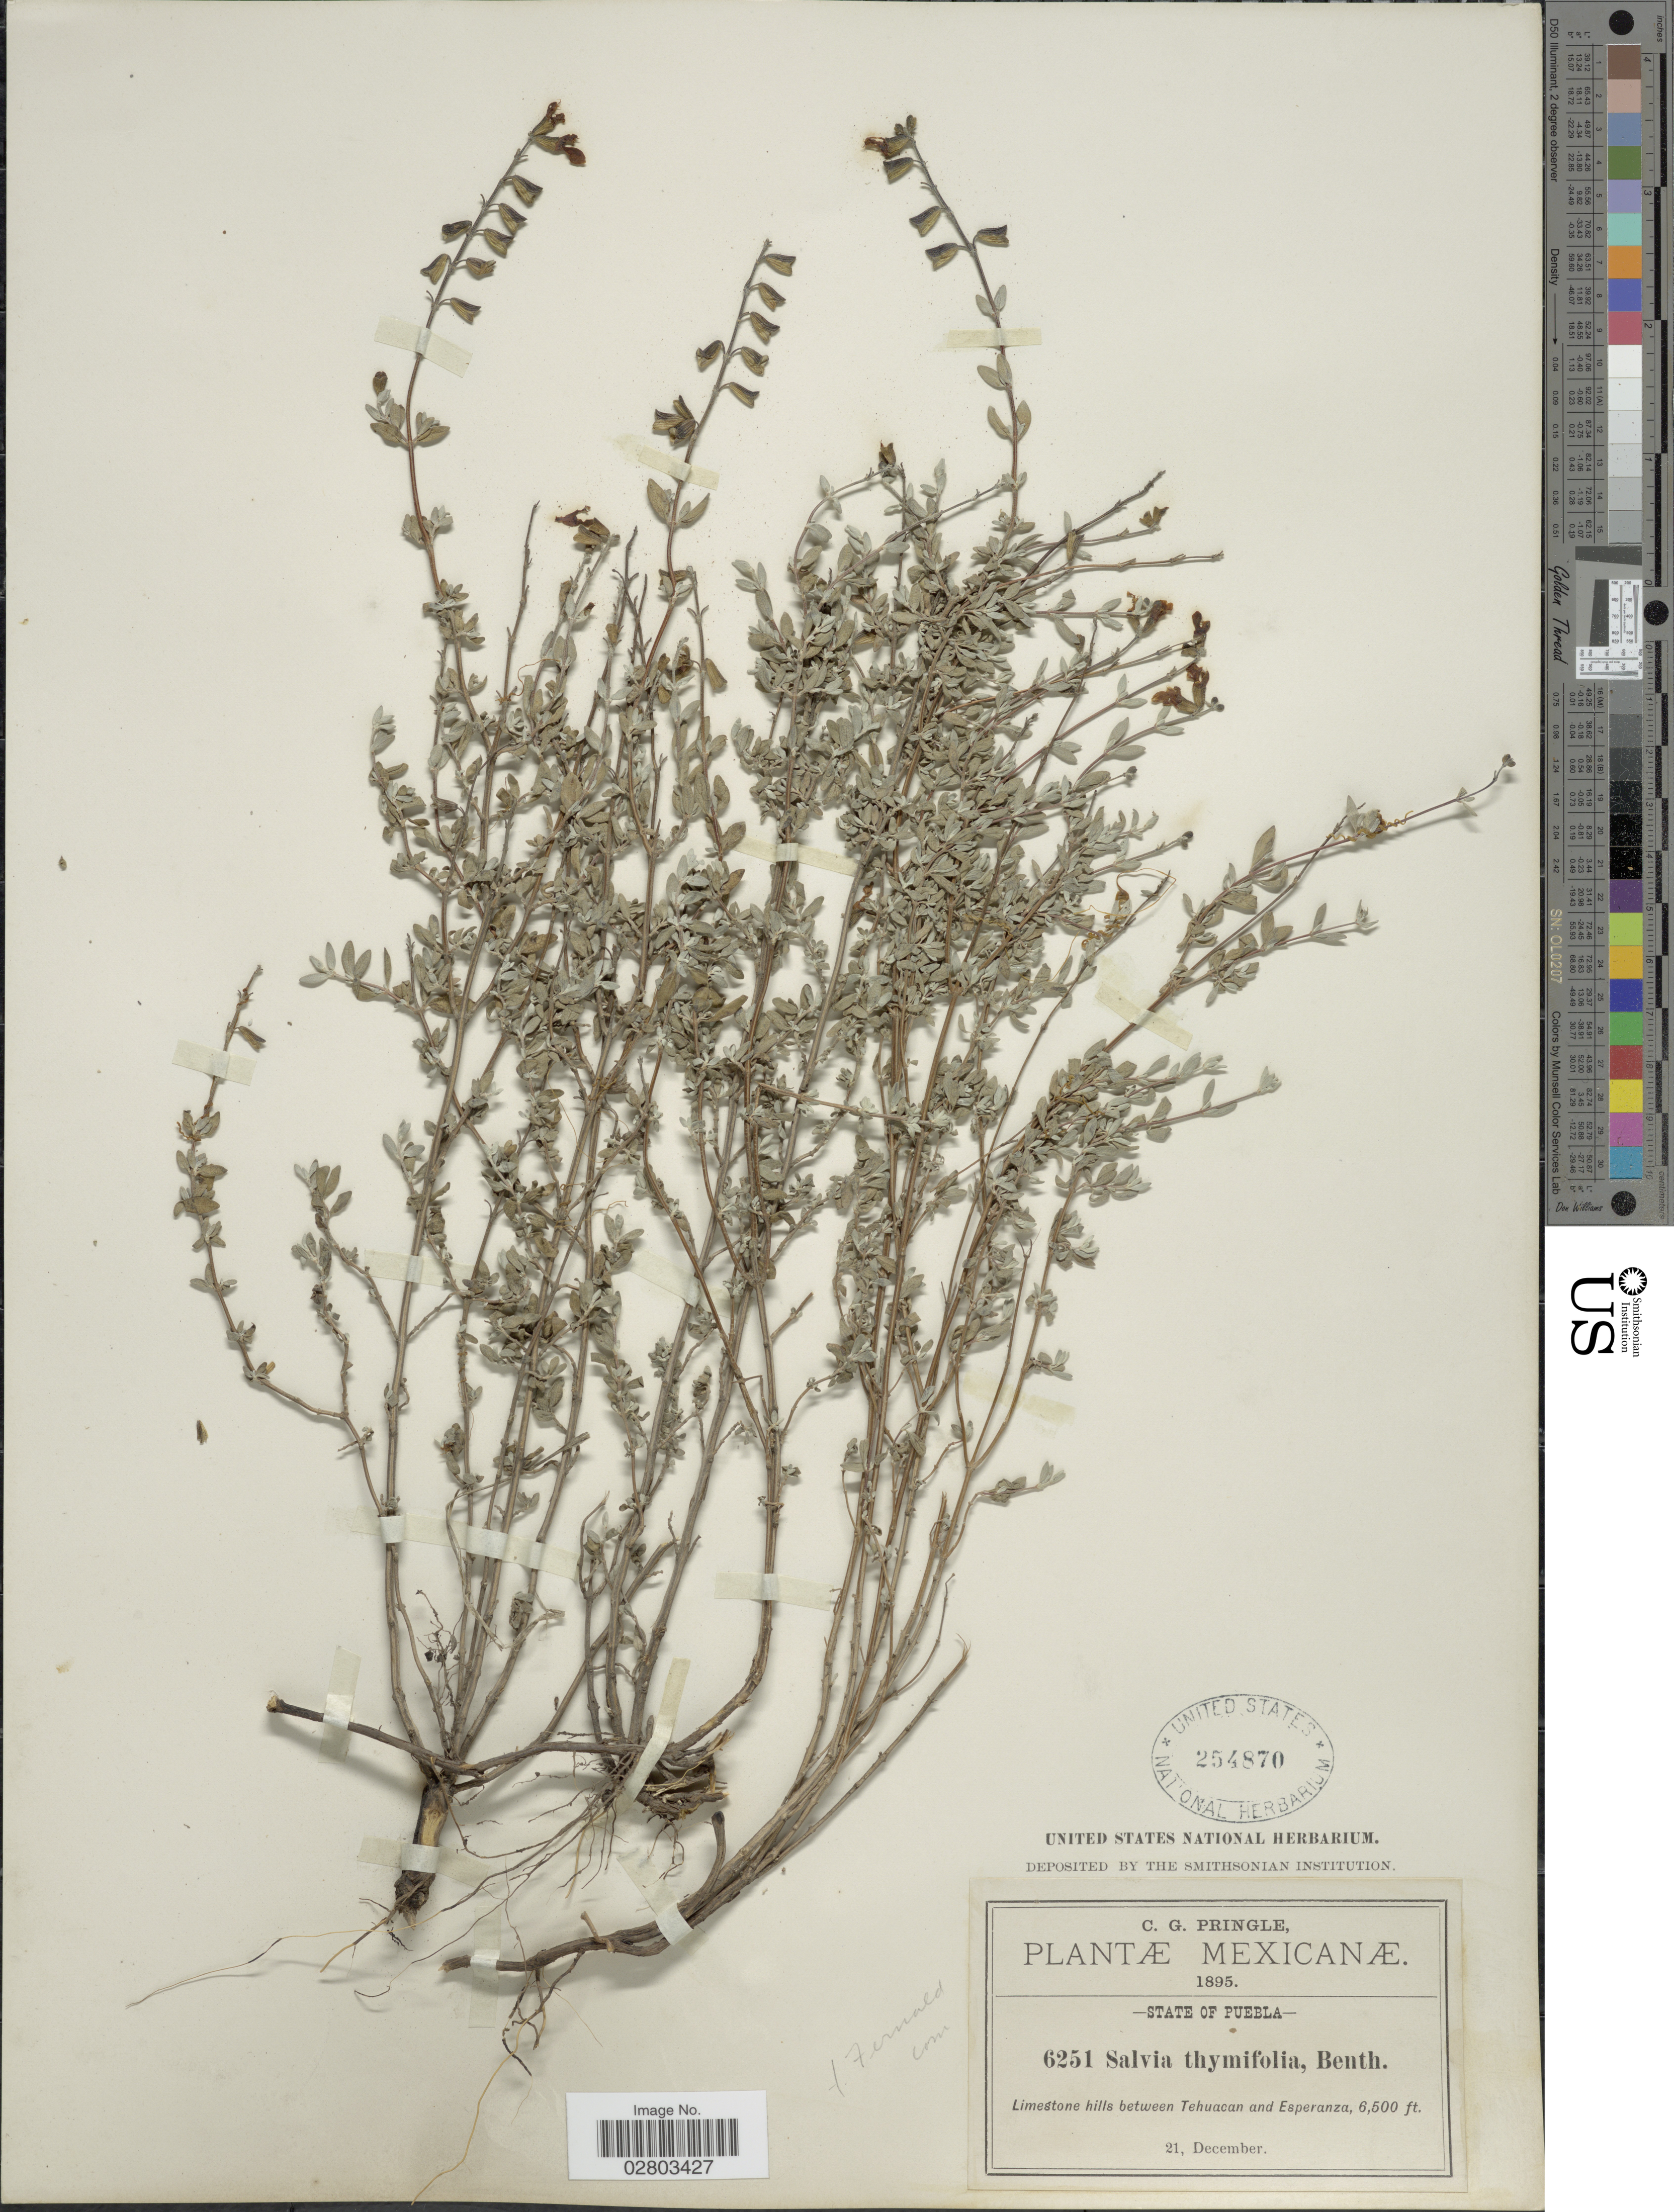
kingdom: Plantae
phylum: Tracheophyta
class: Magnoliopsida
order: Lamiales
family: Lamiaceae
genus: Salvia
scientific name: Salvia thymoides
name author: Benth.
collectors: C. G. Pringle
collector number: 6251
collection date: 1895-12-21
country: Mexico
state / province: Puebla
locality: Limestone hills between Tehuacan and Esperanza.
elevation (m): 1981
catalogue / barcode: US 254870